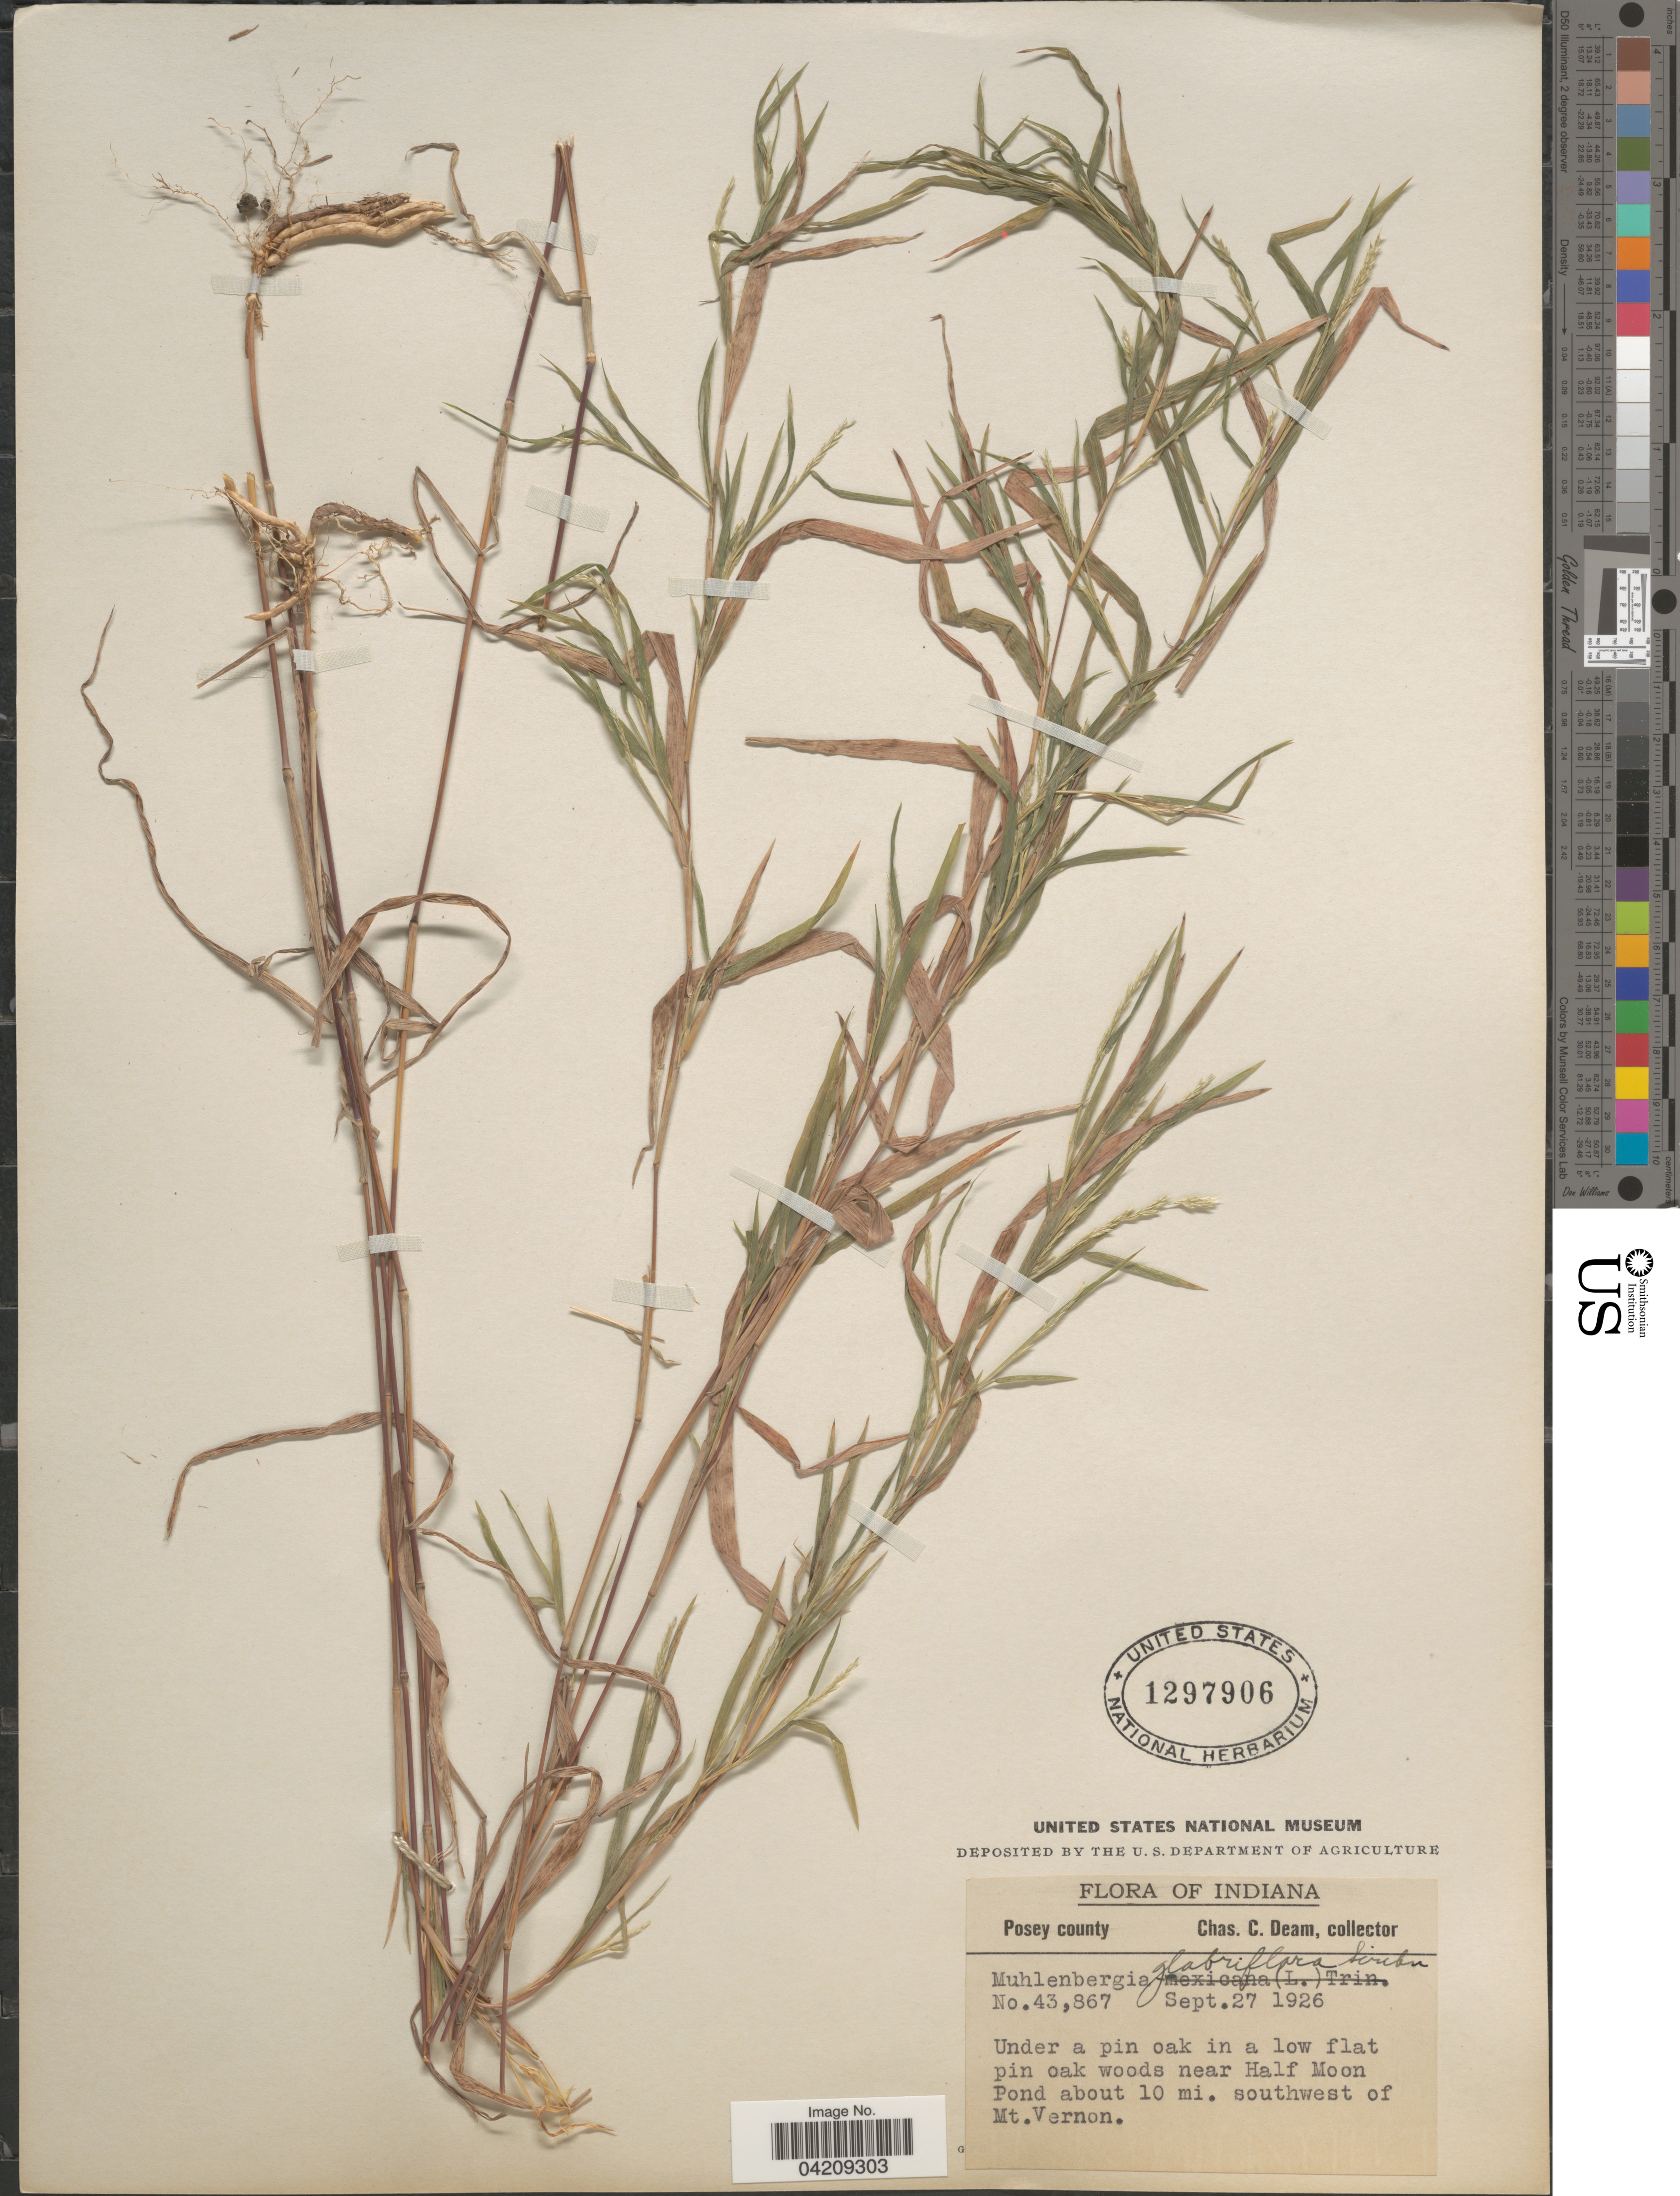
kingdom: Plantae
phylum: Tracheophyta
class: Liliopsida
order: Poales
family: Poaceae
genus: Muhlenbergia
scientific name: Muhlenbergia glabrifloris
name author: Scribn.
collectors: C. C. Deam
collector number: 43867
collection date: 1926-09-27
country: United States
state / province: Indiana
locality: Posey county. Near Half Moon Pond about 10 mi. southwest of Mt. Vernon.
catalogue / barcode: US 1297906